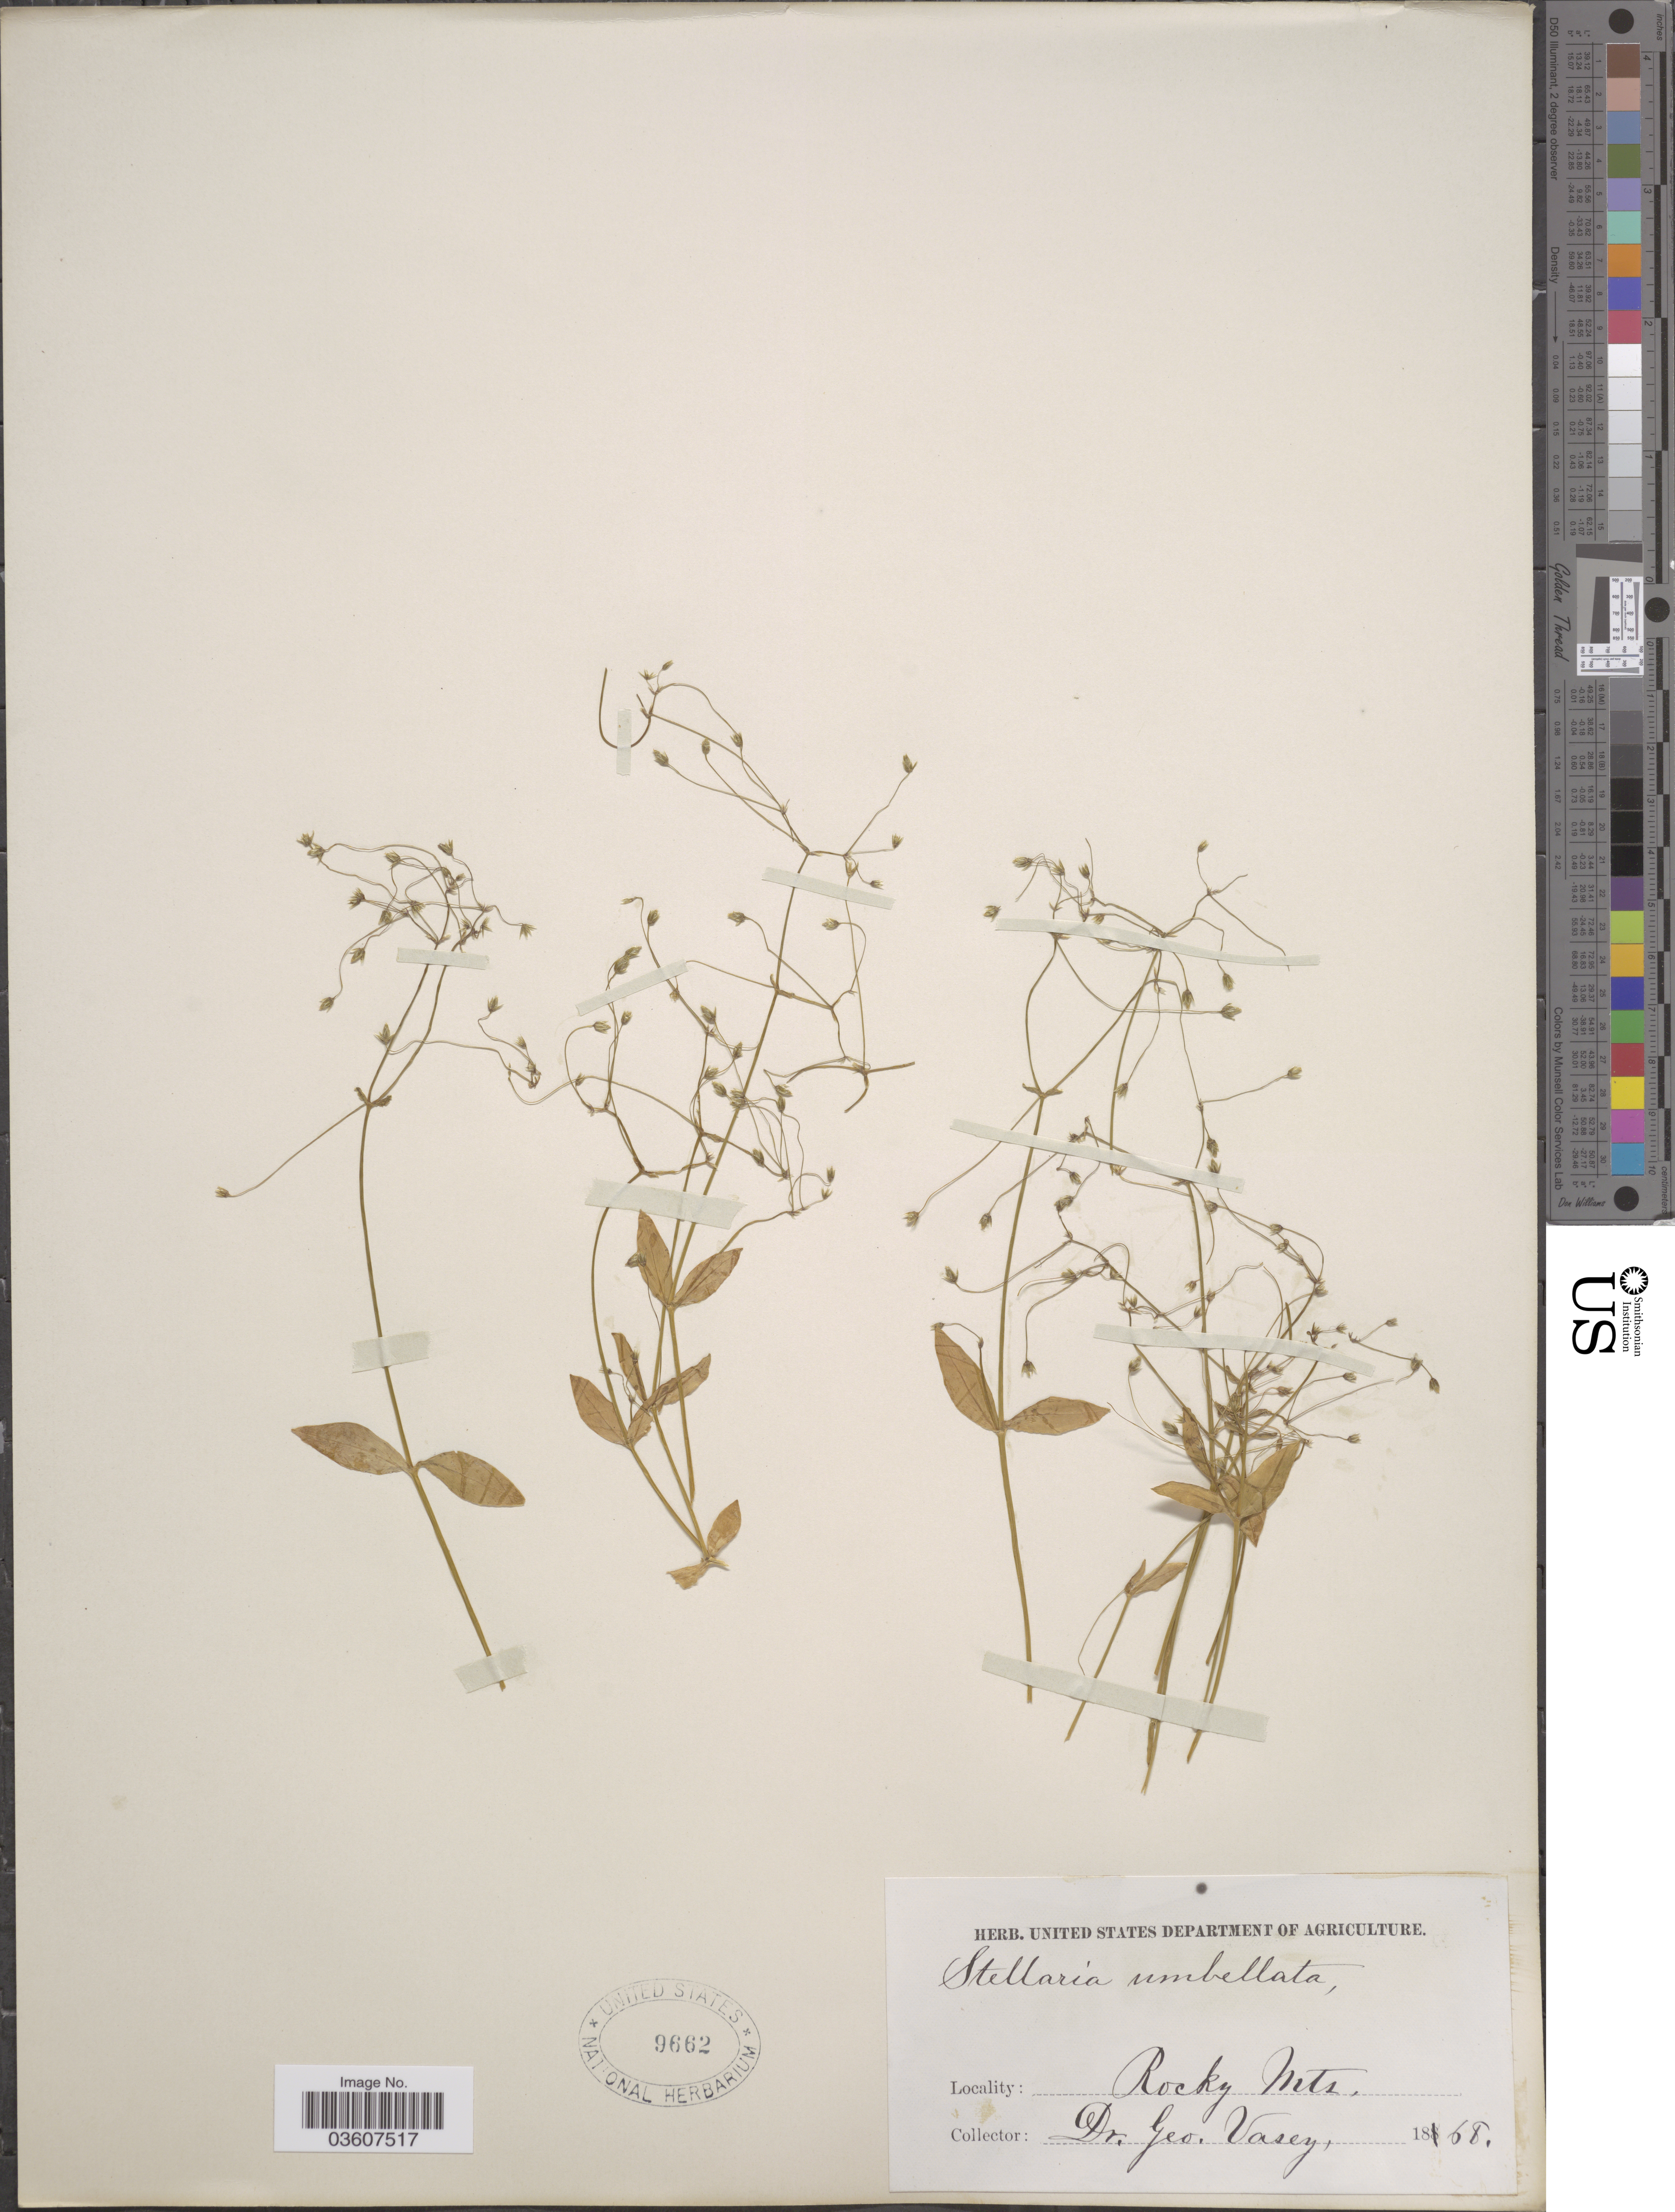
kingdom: Plantae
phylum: Tracheophyta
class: Magnoliopsida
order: Caryophyllales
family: Caryophyllaceae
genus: Stellaria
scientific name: Stellaria umbellata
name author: Turcz.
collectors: G. R. Vasey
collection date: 1868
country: United States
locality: Rocky Mts.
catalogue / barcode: US 9662